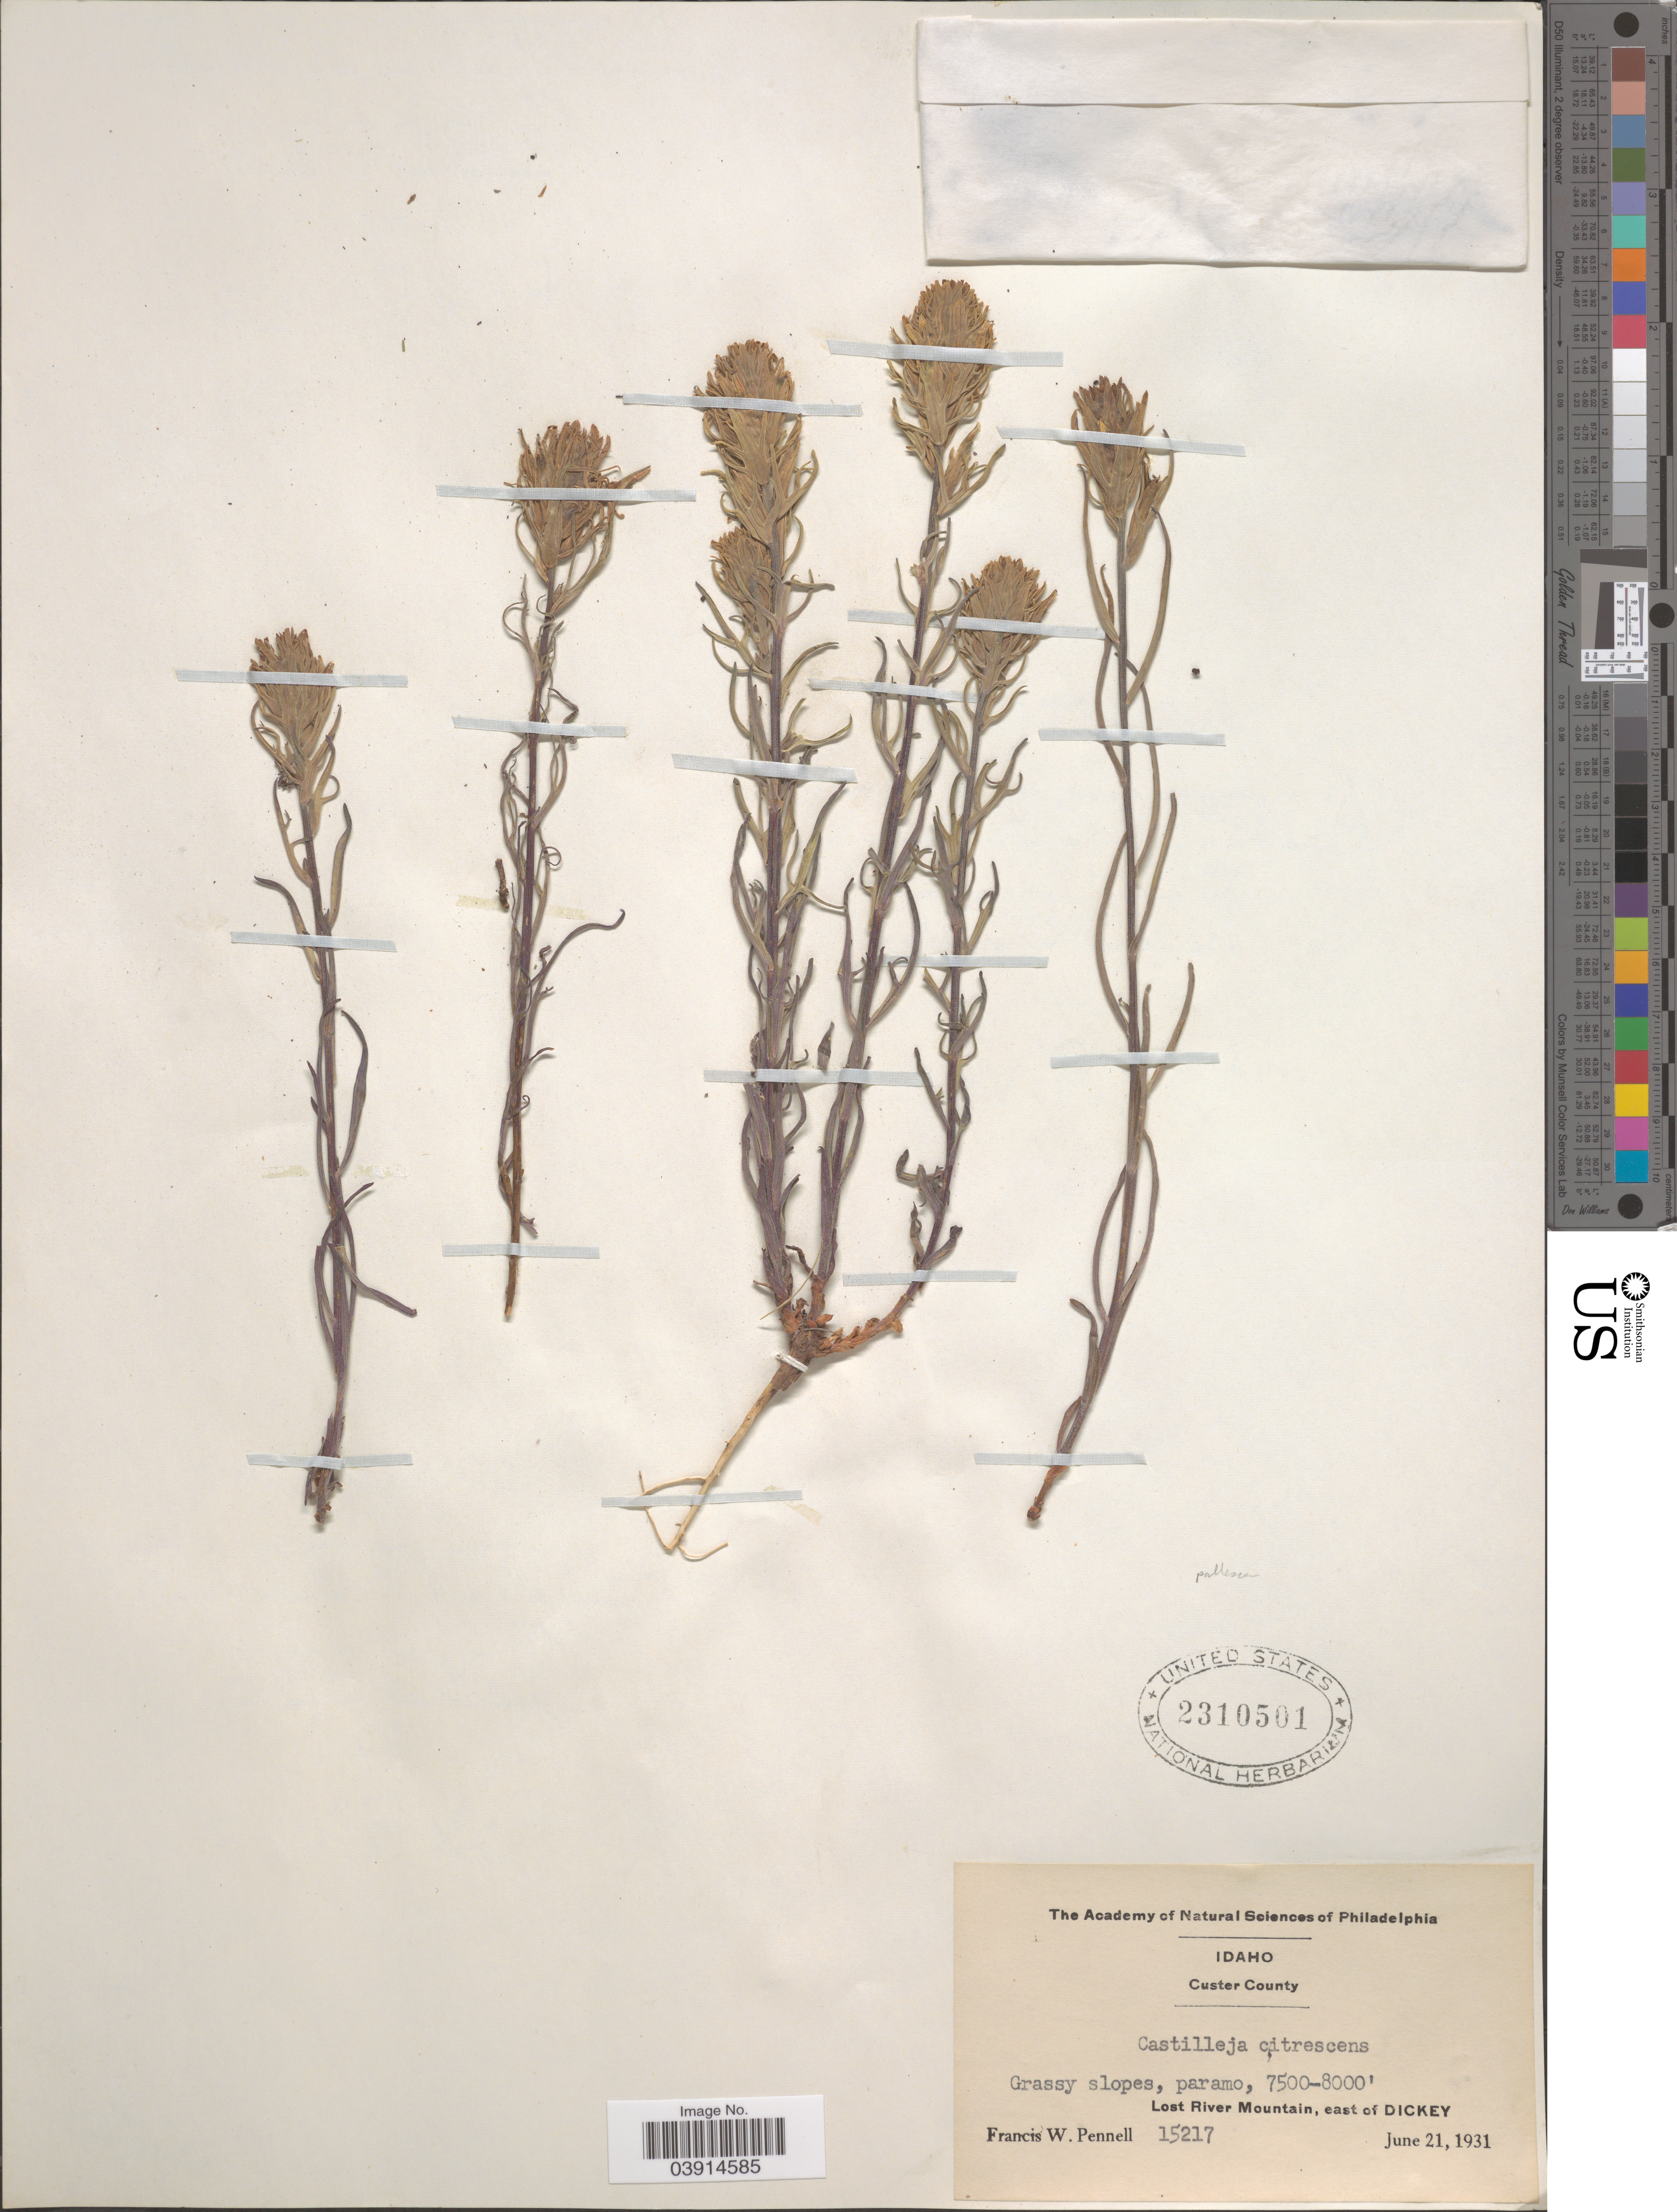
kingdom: Plantae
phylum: Tracheophyta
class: Magnoliopsida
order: Lamiales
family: Orobanchaceae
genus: Castilleja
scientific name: Castilleja sp.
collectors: F. W. Pennell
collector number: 15217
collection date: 1931-06-21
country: United States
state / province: Idaho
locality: Custer County. Lost River Mountain, east of Dickey.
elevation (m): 2286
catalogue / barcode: US 2310501